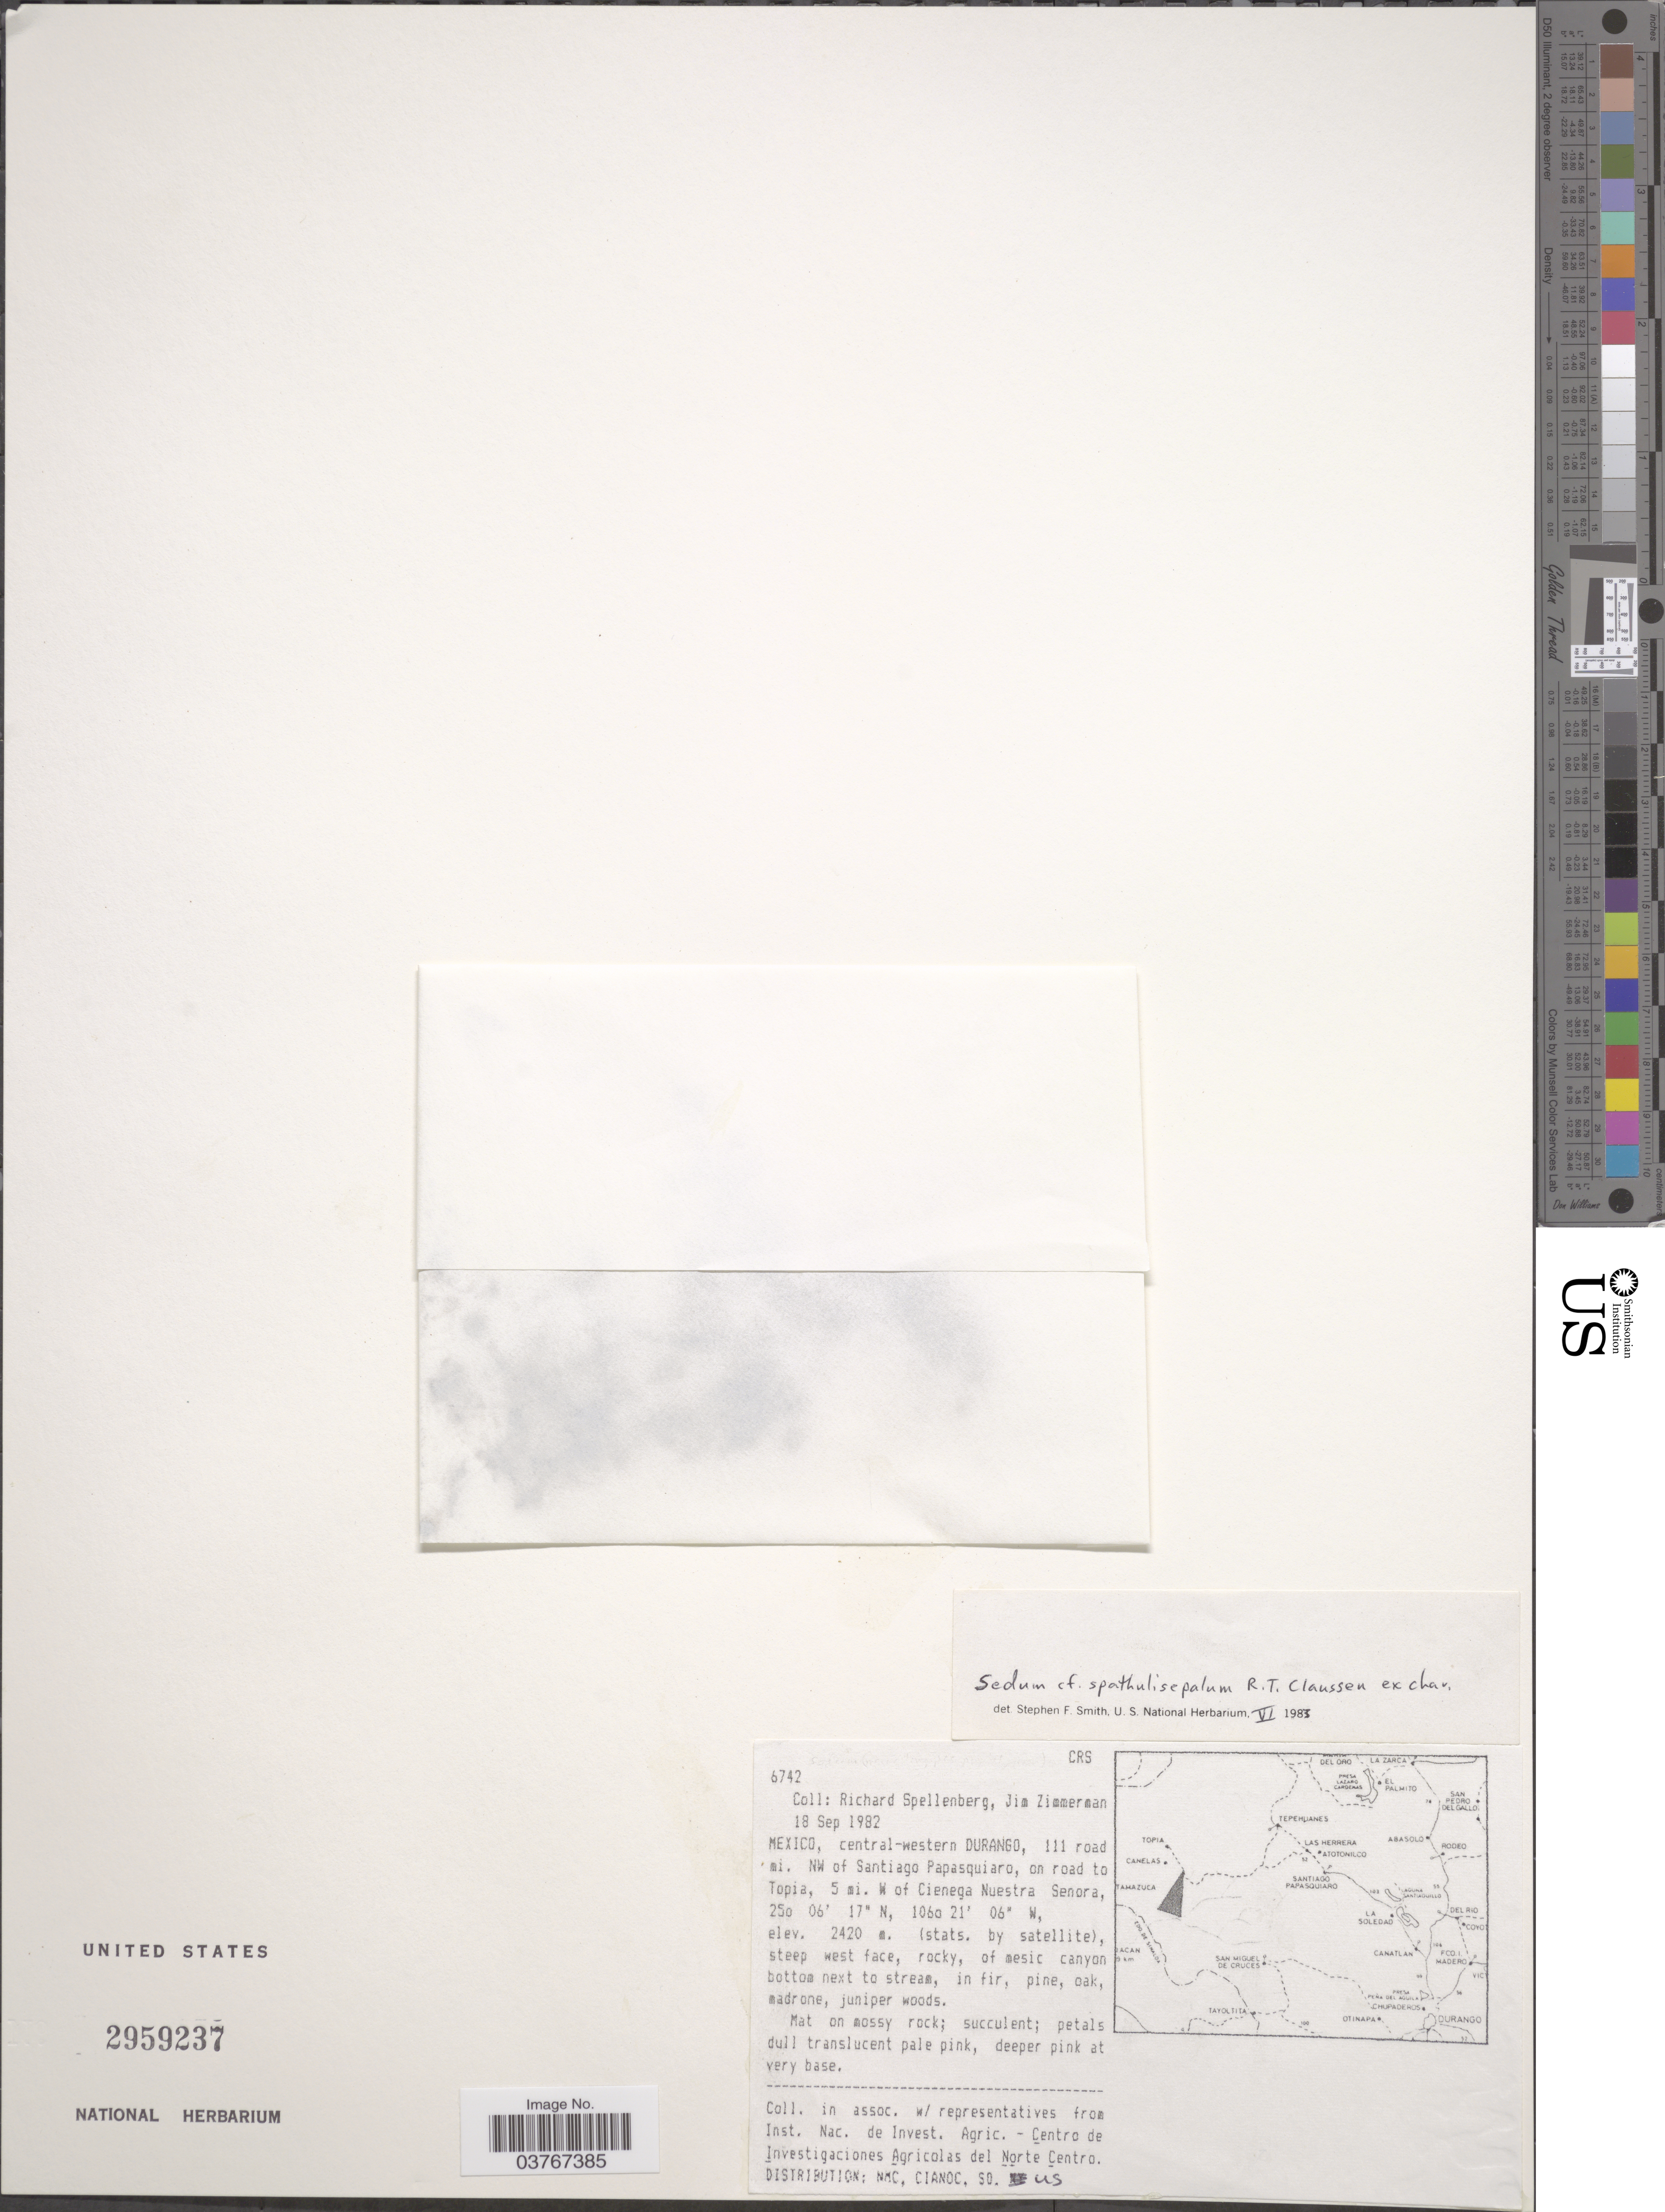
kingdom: Plantae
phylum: Tracheophyta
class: Magnoliopsida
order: Saxifragales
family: Crassulaceae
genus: Sedum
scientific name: Sedum spathulisepalum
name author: R.T. Clausen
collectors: R. Spellenberg & J. Zimmerman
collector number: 6742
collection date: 1982-09-18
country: Mexico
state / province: Durango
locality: Central-western Durango, 111 road mi. NW of Santiago Papasquiaro, on road to Topia, 5 mi. W of Cienega Nuestra Senora.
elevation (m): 2420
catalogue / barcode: US 2959237